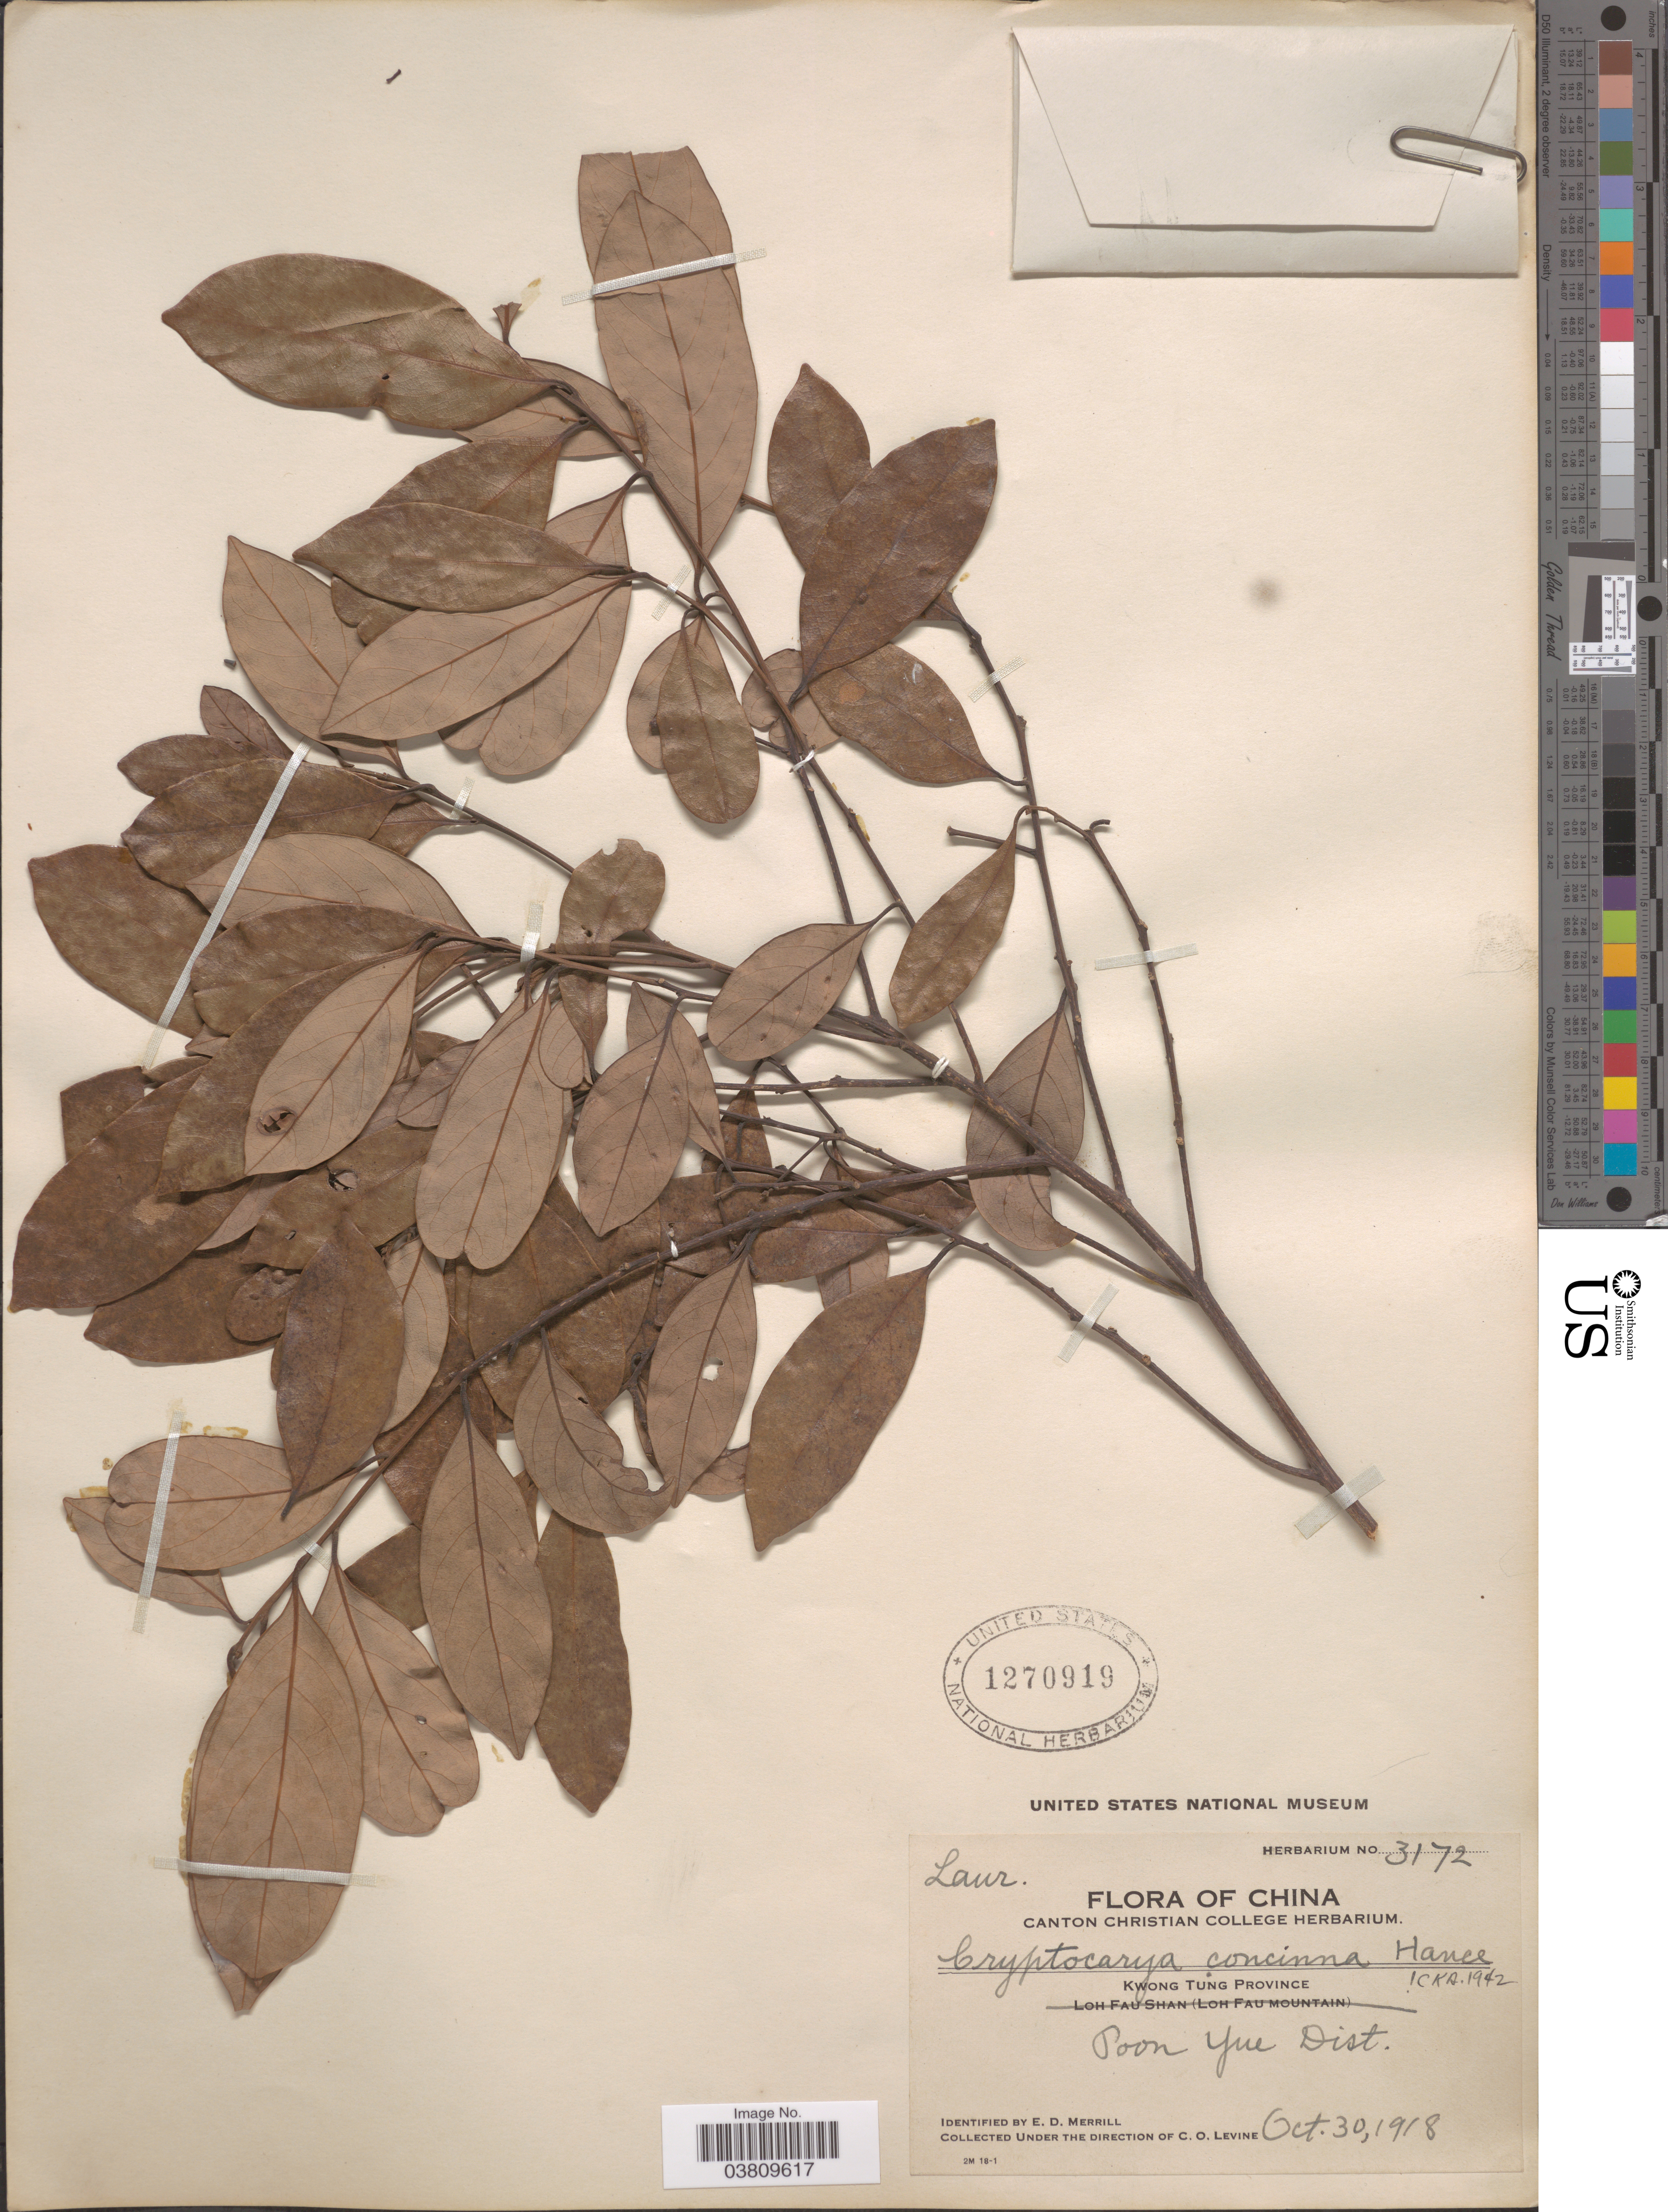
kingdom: Plantae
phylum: Tracheophyta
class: Magnoliopsida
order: Laurales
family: Lauraceae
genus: Cryptocarya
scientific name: Cryptocarya concinna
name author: Hance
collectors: C. O. Levine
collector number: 3172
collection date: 1918-10-30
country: China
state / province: Guangdong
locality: Kwong Tung Province. Poon Yue Dist.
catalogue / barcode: US 1270919